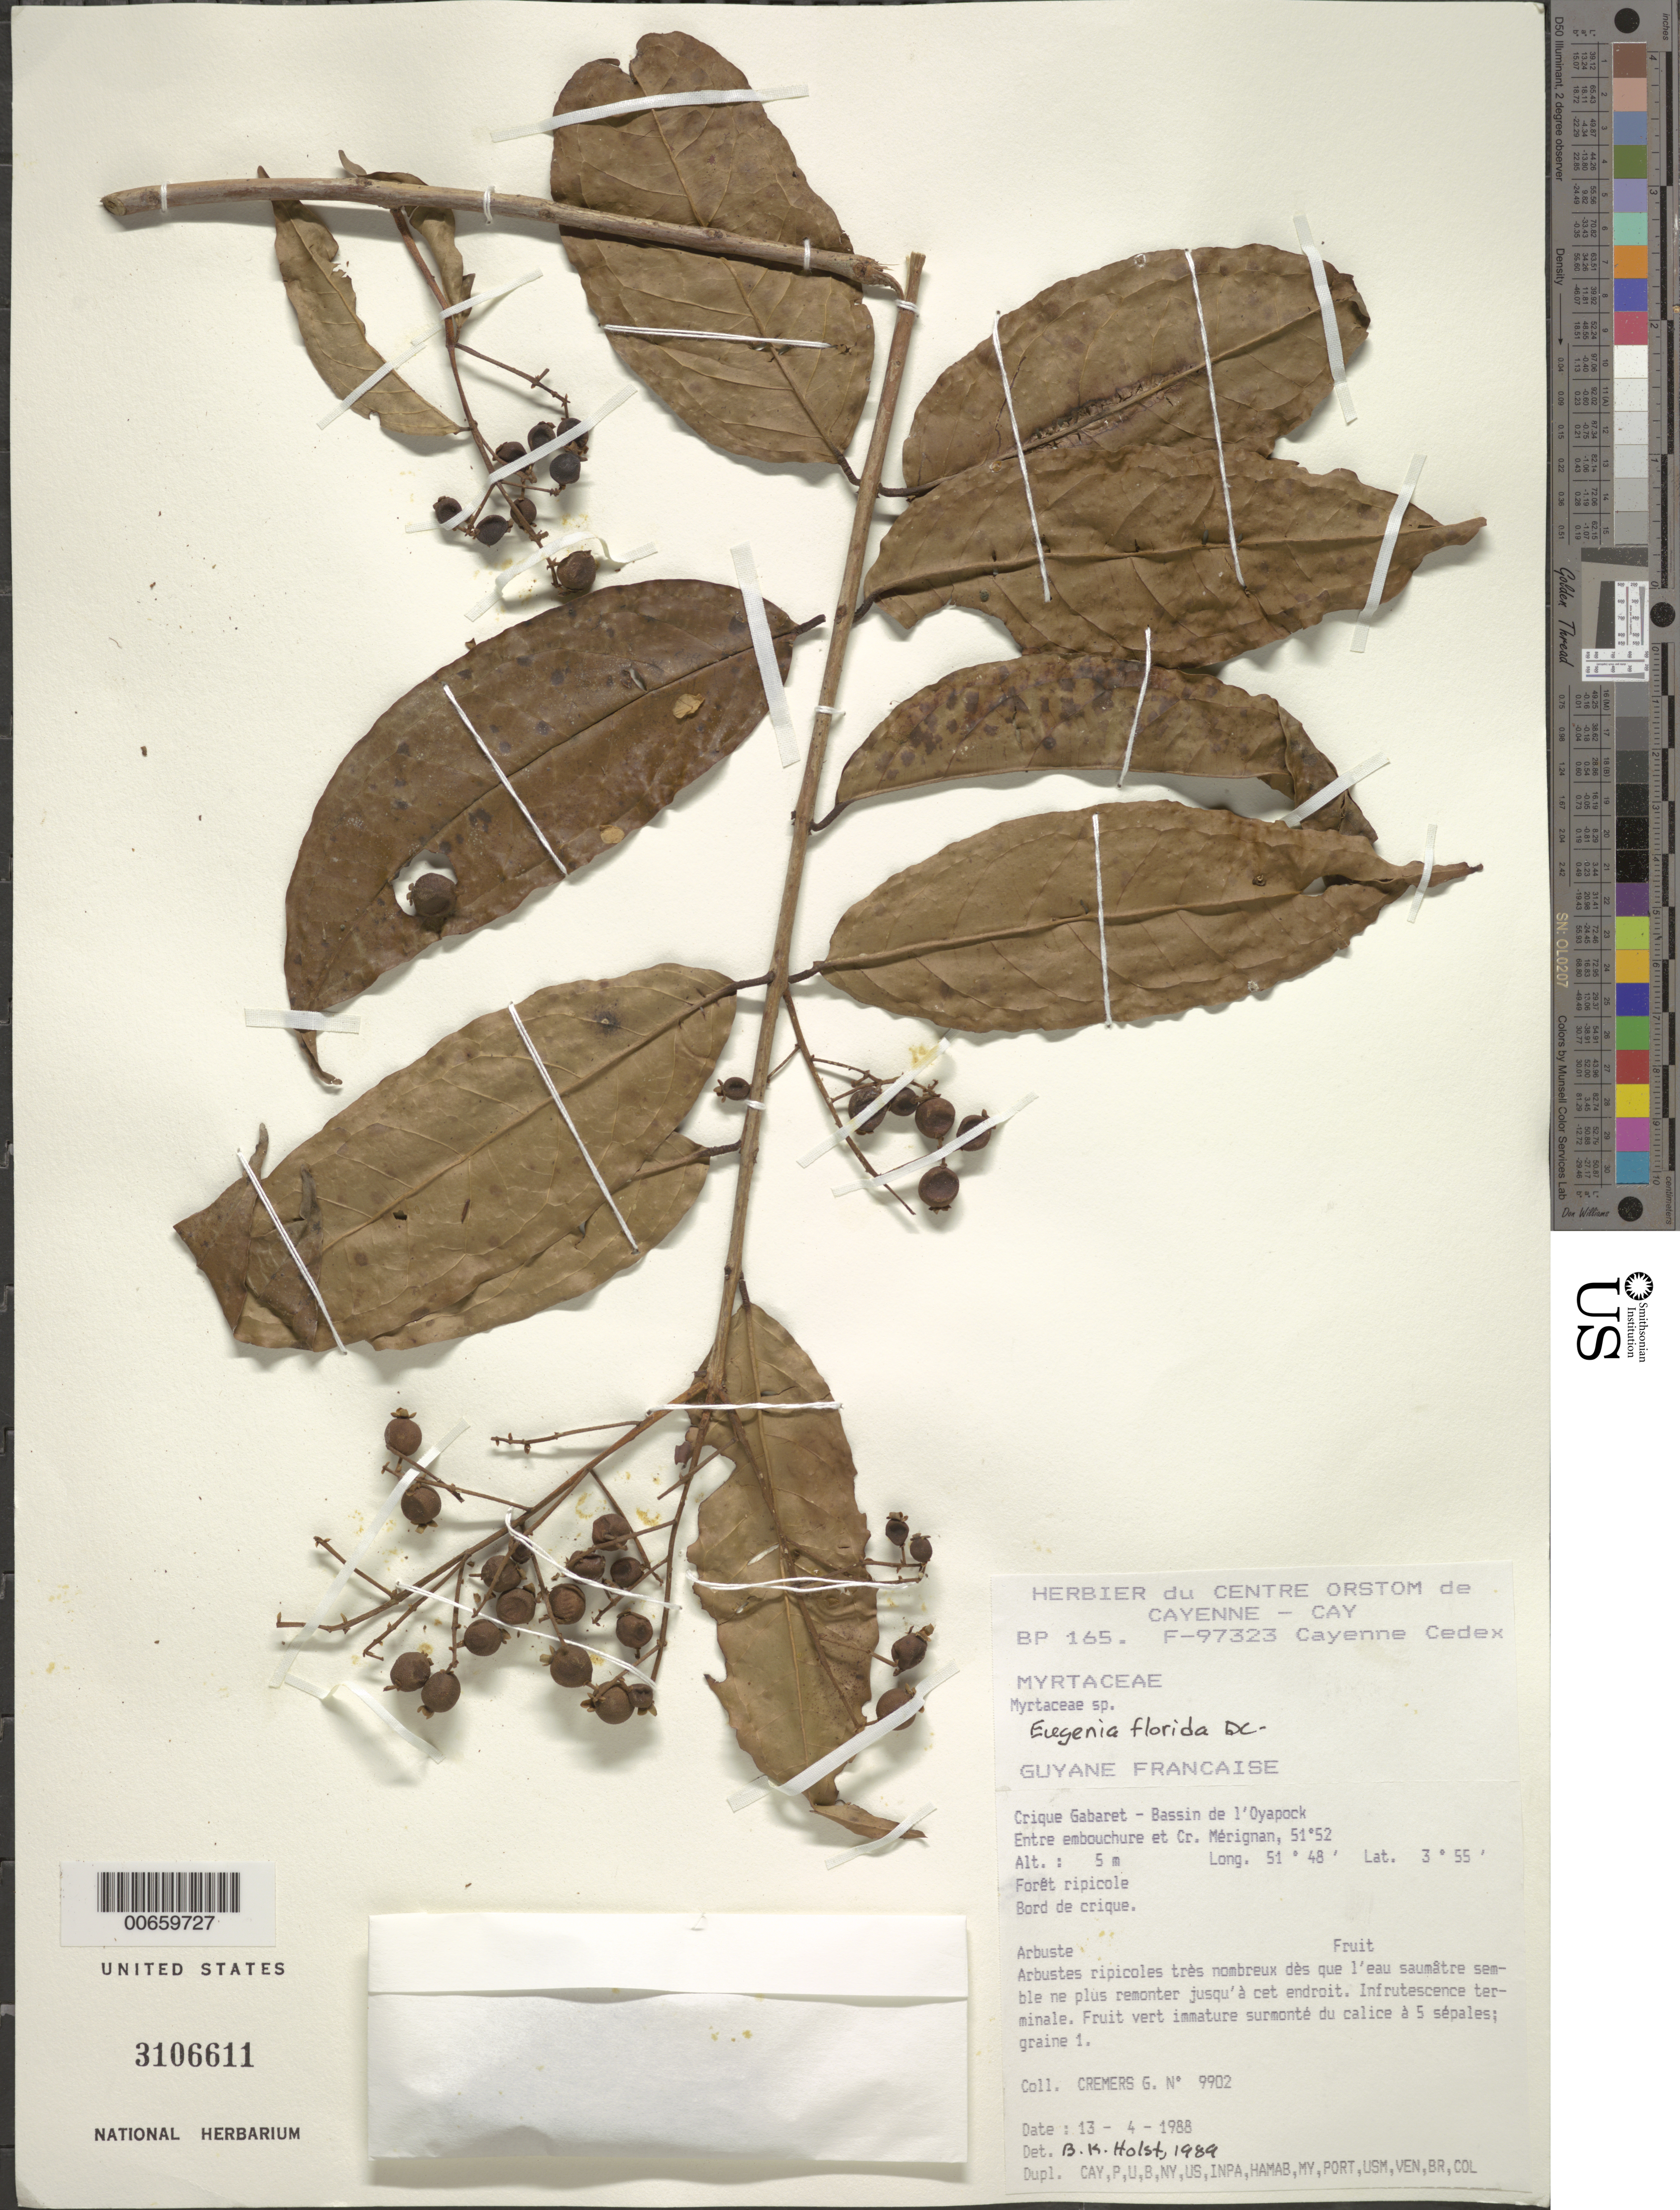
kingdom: Plantae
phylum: Tracheophyta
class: Magnoliopsida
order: Myrtales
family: Myrtaceae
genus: Eugenia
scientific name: Eugenia florida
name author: DC.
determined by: Holst, Bruce K.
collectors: G. Cremers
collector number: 9902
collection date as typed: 13-Apr-88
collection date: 1988-04-13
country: French Guiana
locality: Crique Gabaret, Bassin de l'Oyapock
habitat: Riparian forest, along creek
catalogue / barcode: US 3106611